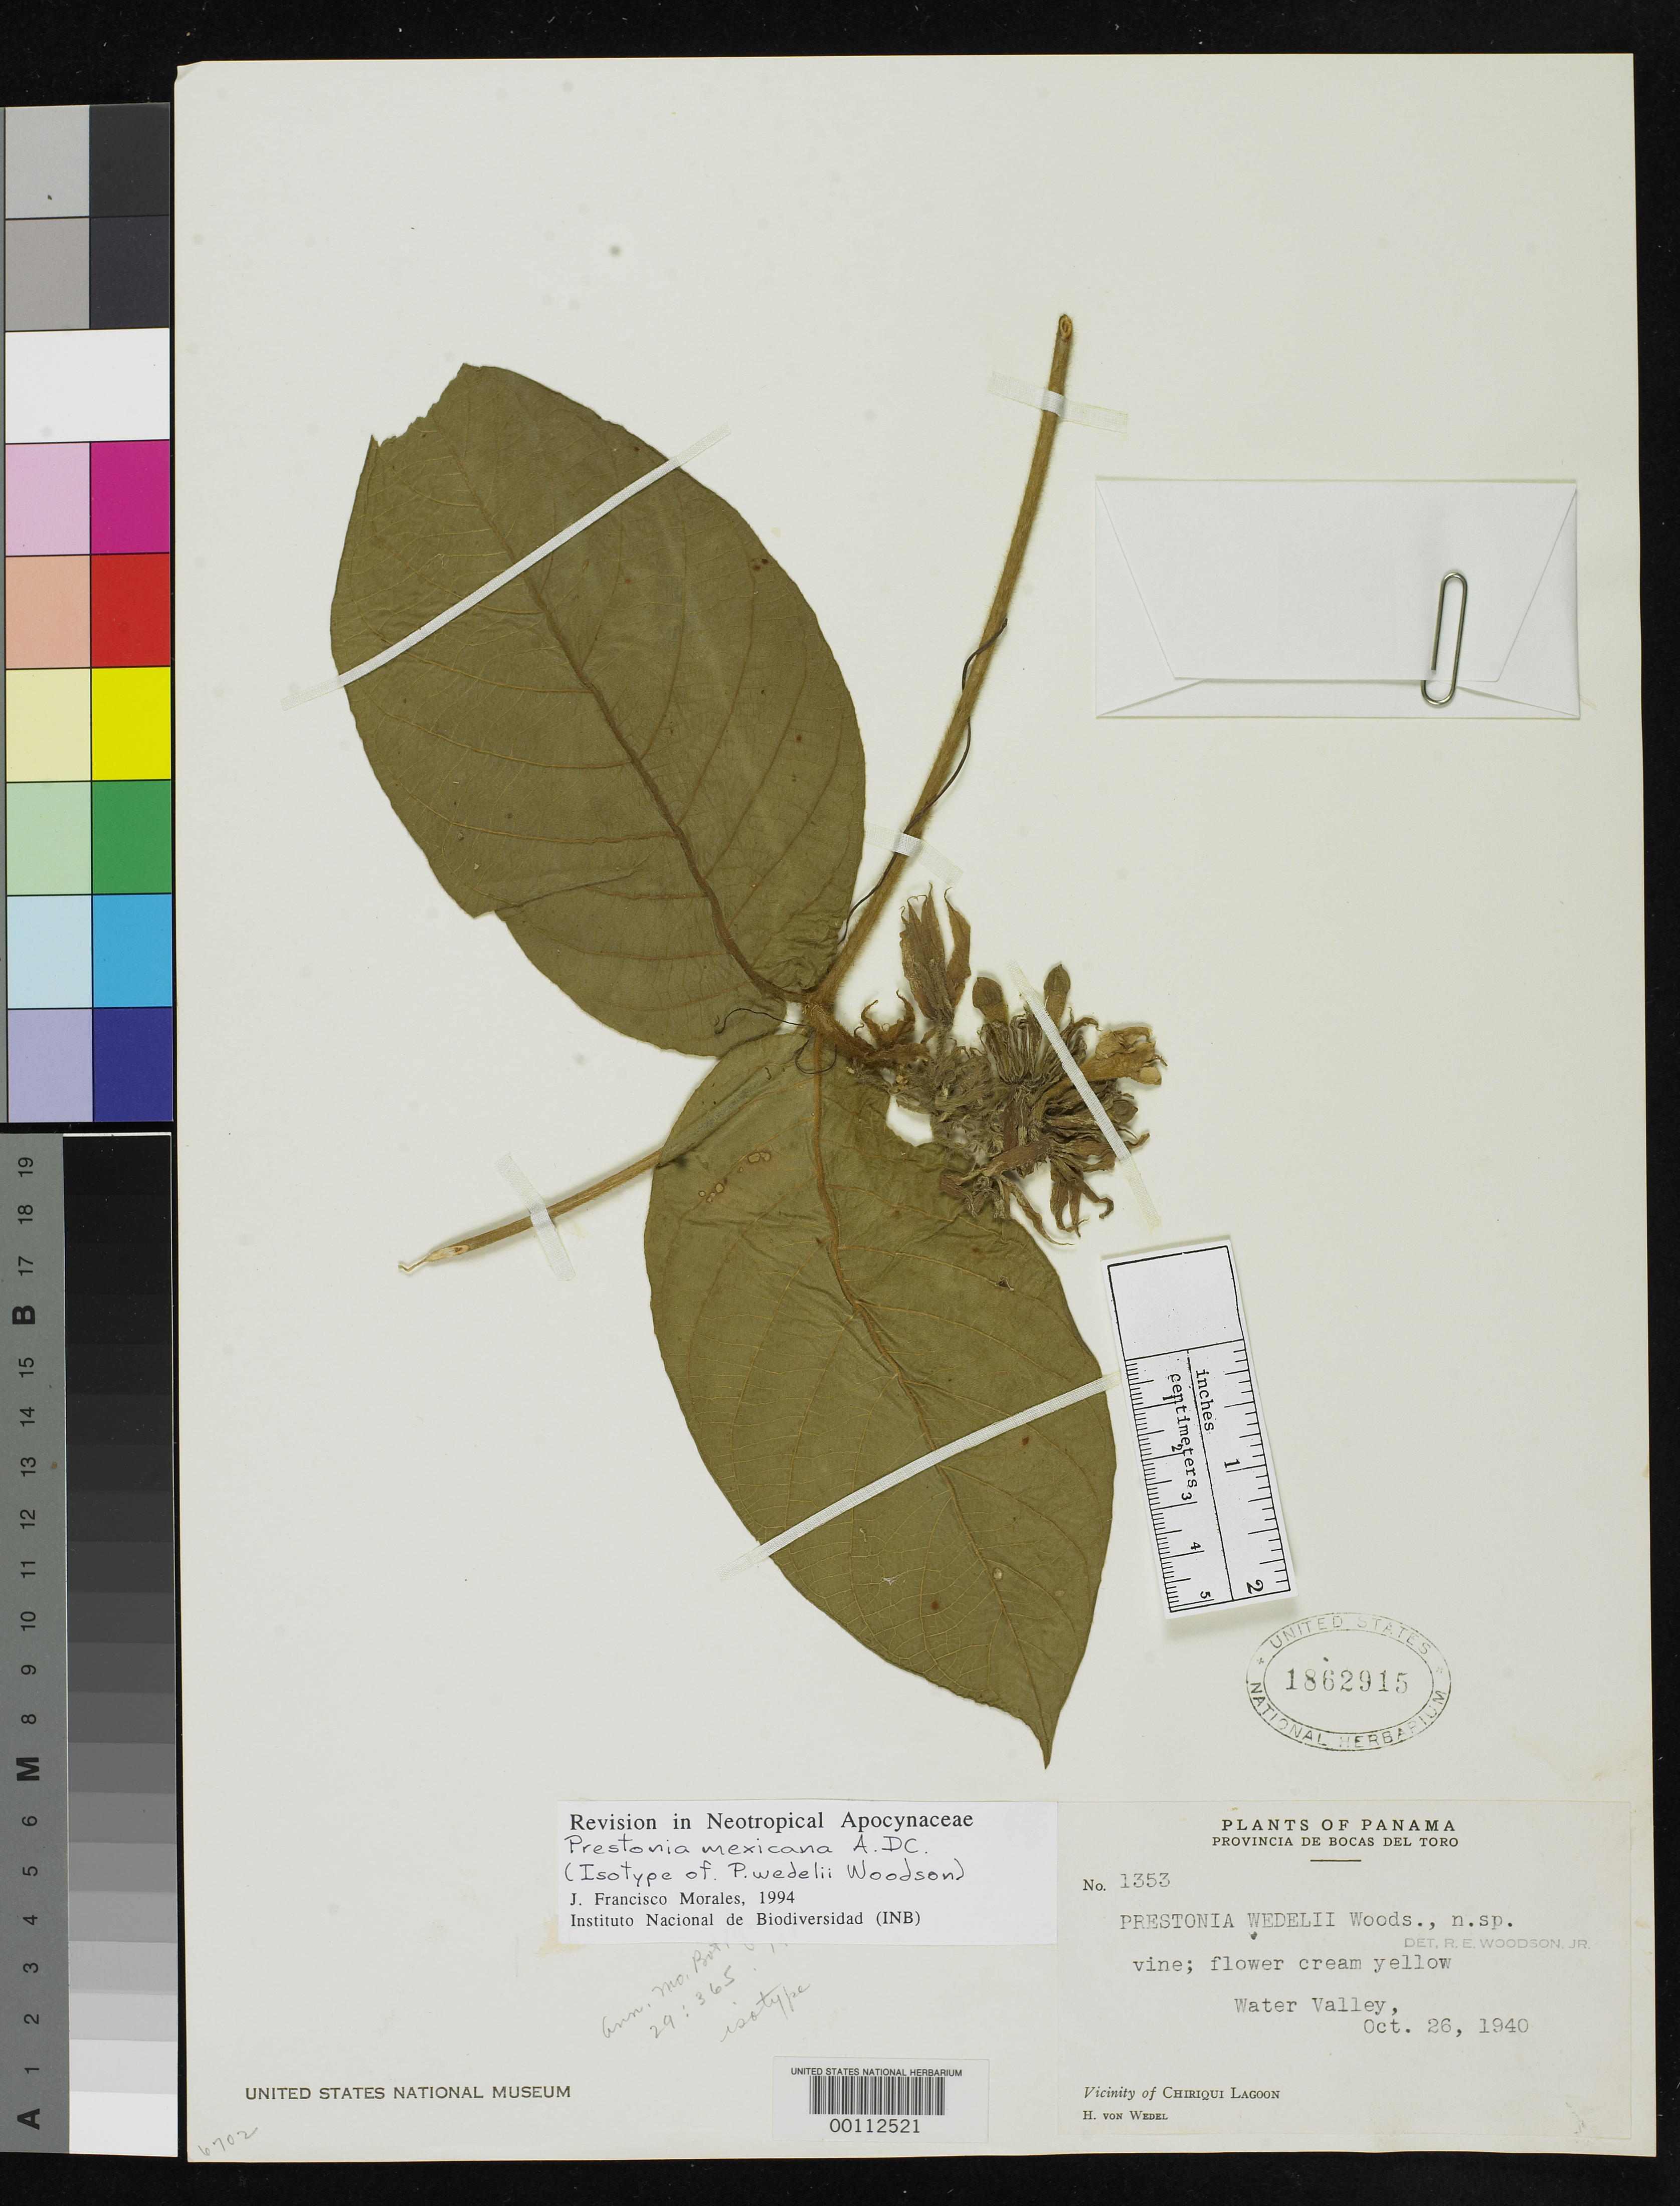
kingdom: Plantae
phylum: Tracheophyta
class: Magnoliopsida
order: Gentianales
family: Apocynaceae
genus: Prestonia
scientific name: Prestonia wedelii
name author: Woodson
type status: Isotype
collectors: H. von Wedel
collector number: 1353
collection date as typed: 26 Oct 1940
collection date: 1940-10-26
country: Panama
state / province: Bocas del Toro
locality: Water Valley, vicinity of Chiriqui Lagoon.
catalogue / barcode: US 1862915